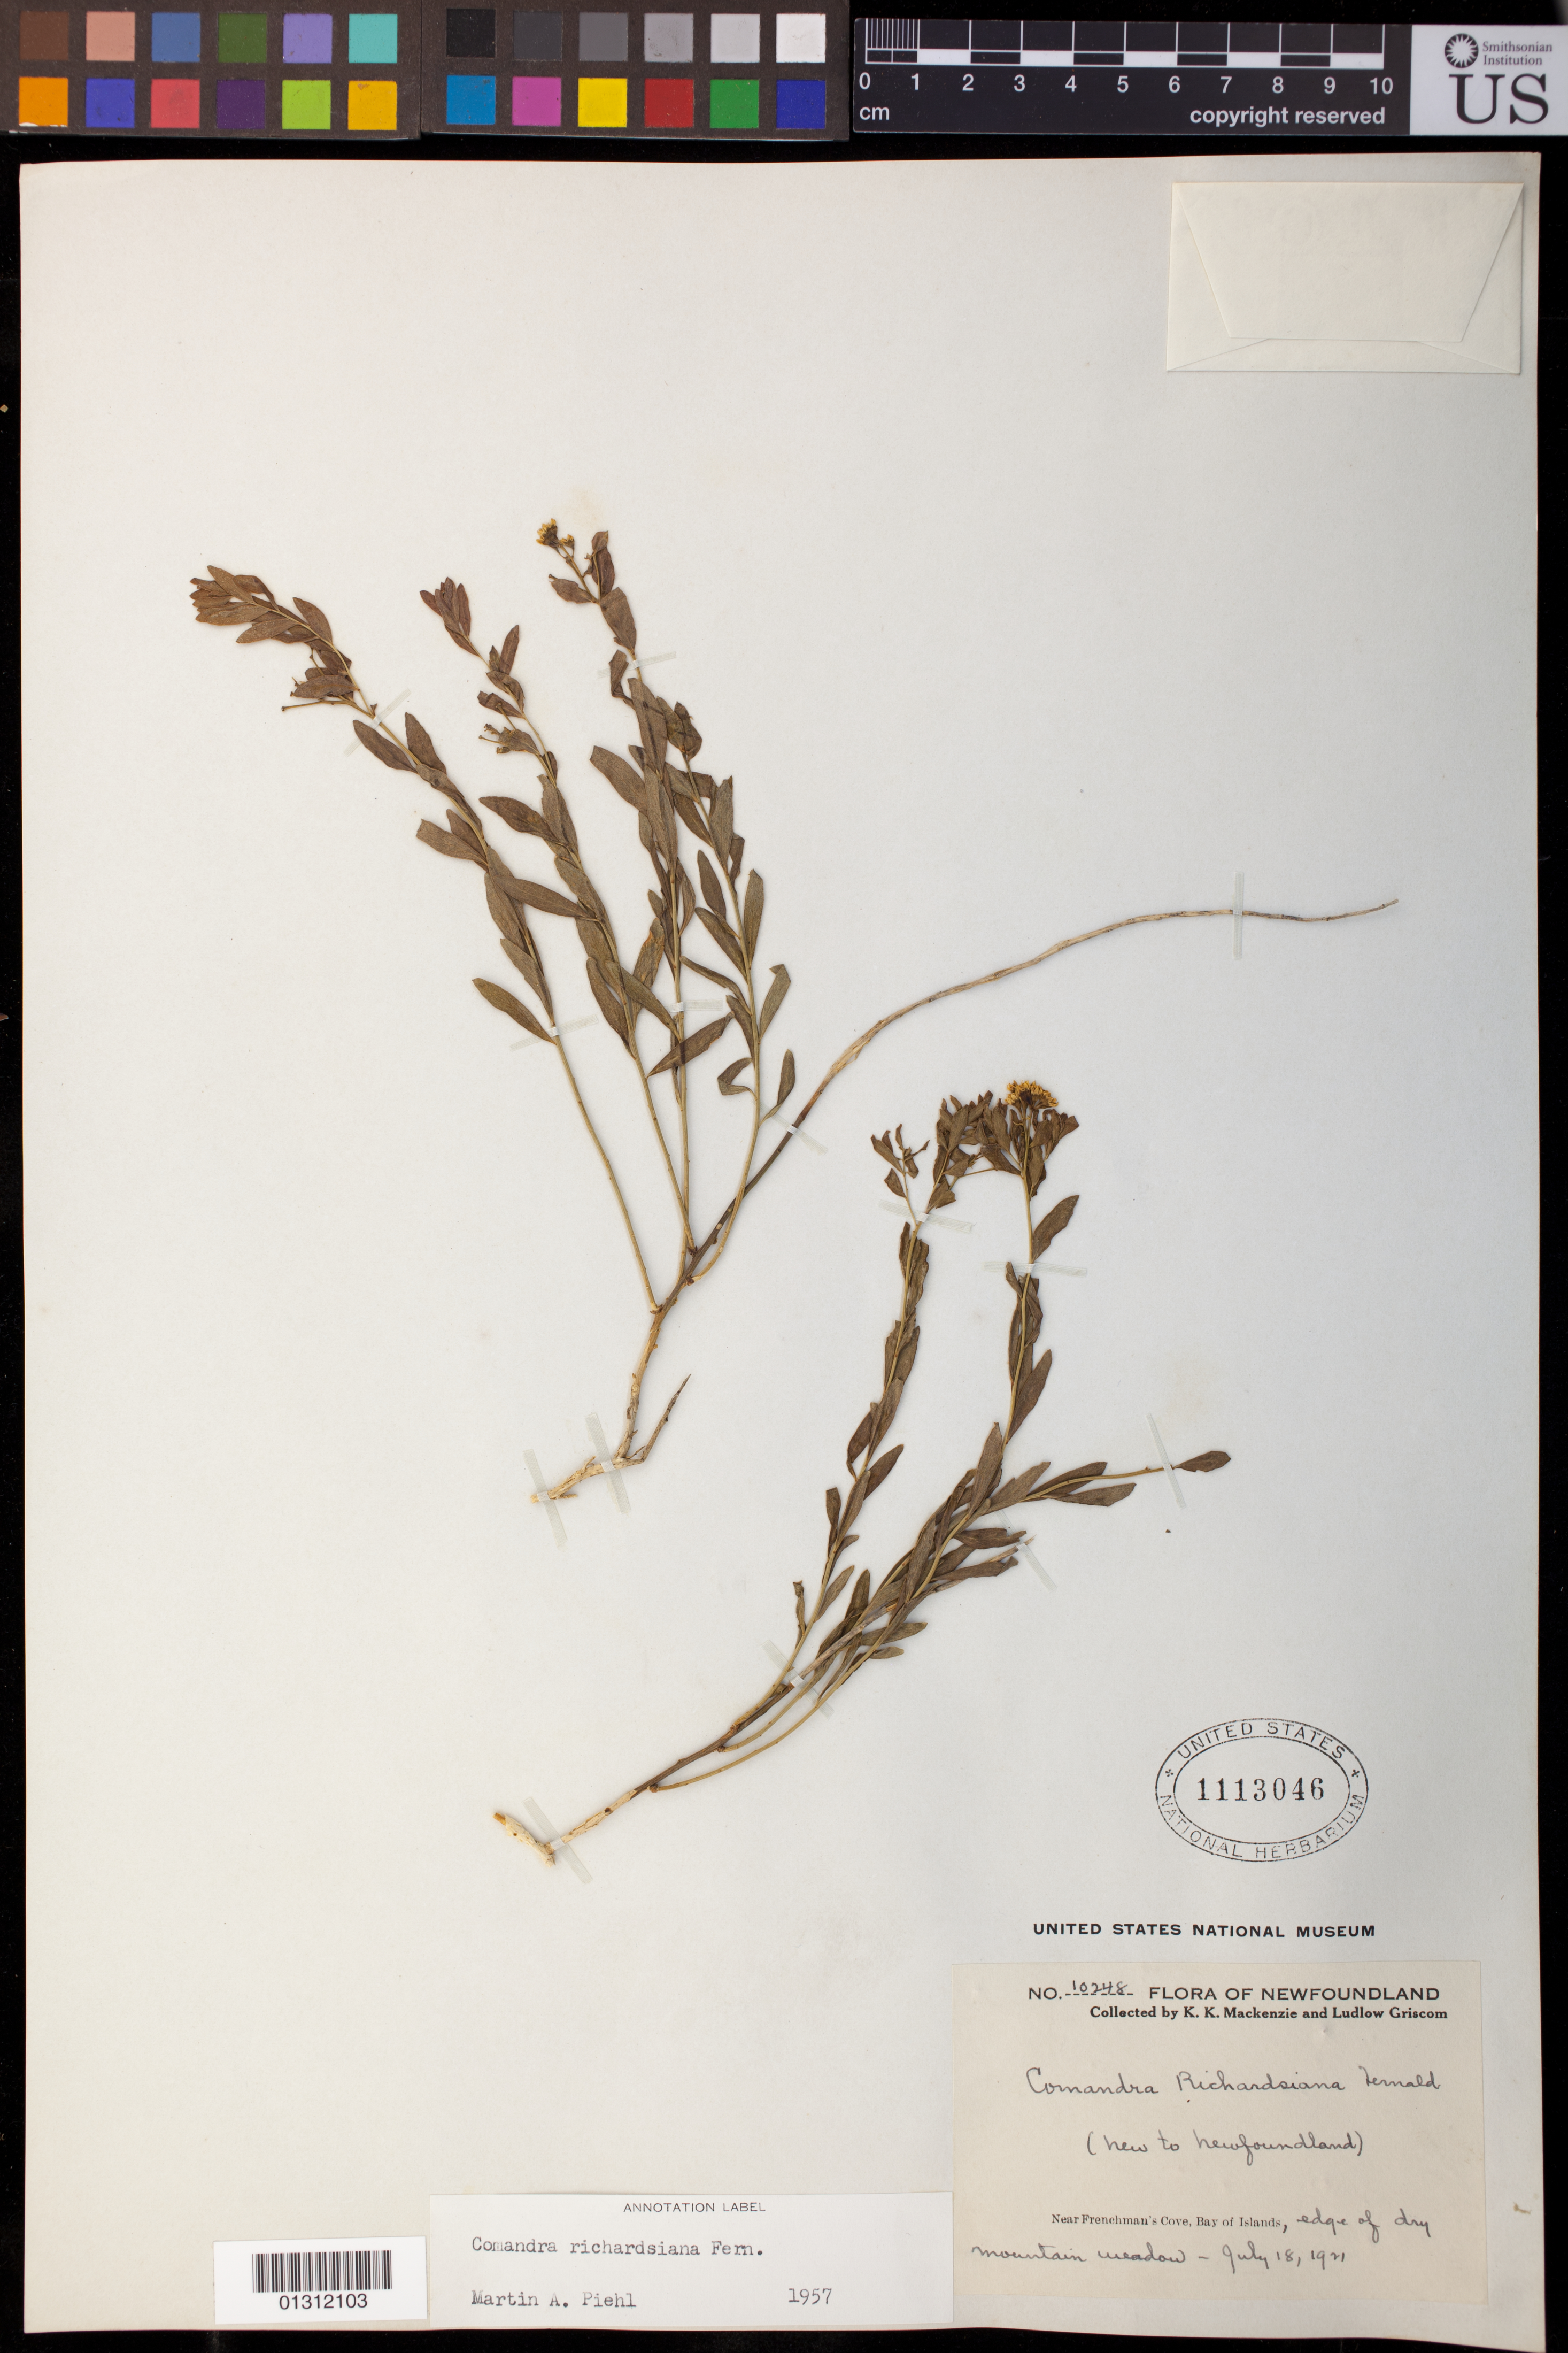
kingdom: Plantae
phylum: Tracheophyta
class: Magnoliopsida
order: Santalales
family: Comandraceae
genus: Comandra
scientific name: Comandra richardsiana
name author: Fernald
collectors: K. K. Mackenzie & L. Griscom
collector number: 10248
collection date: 1921-07-18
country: Canada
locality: Near Frenchman's Cove, Bay of Islands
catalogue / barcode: US 1113046